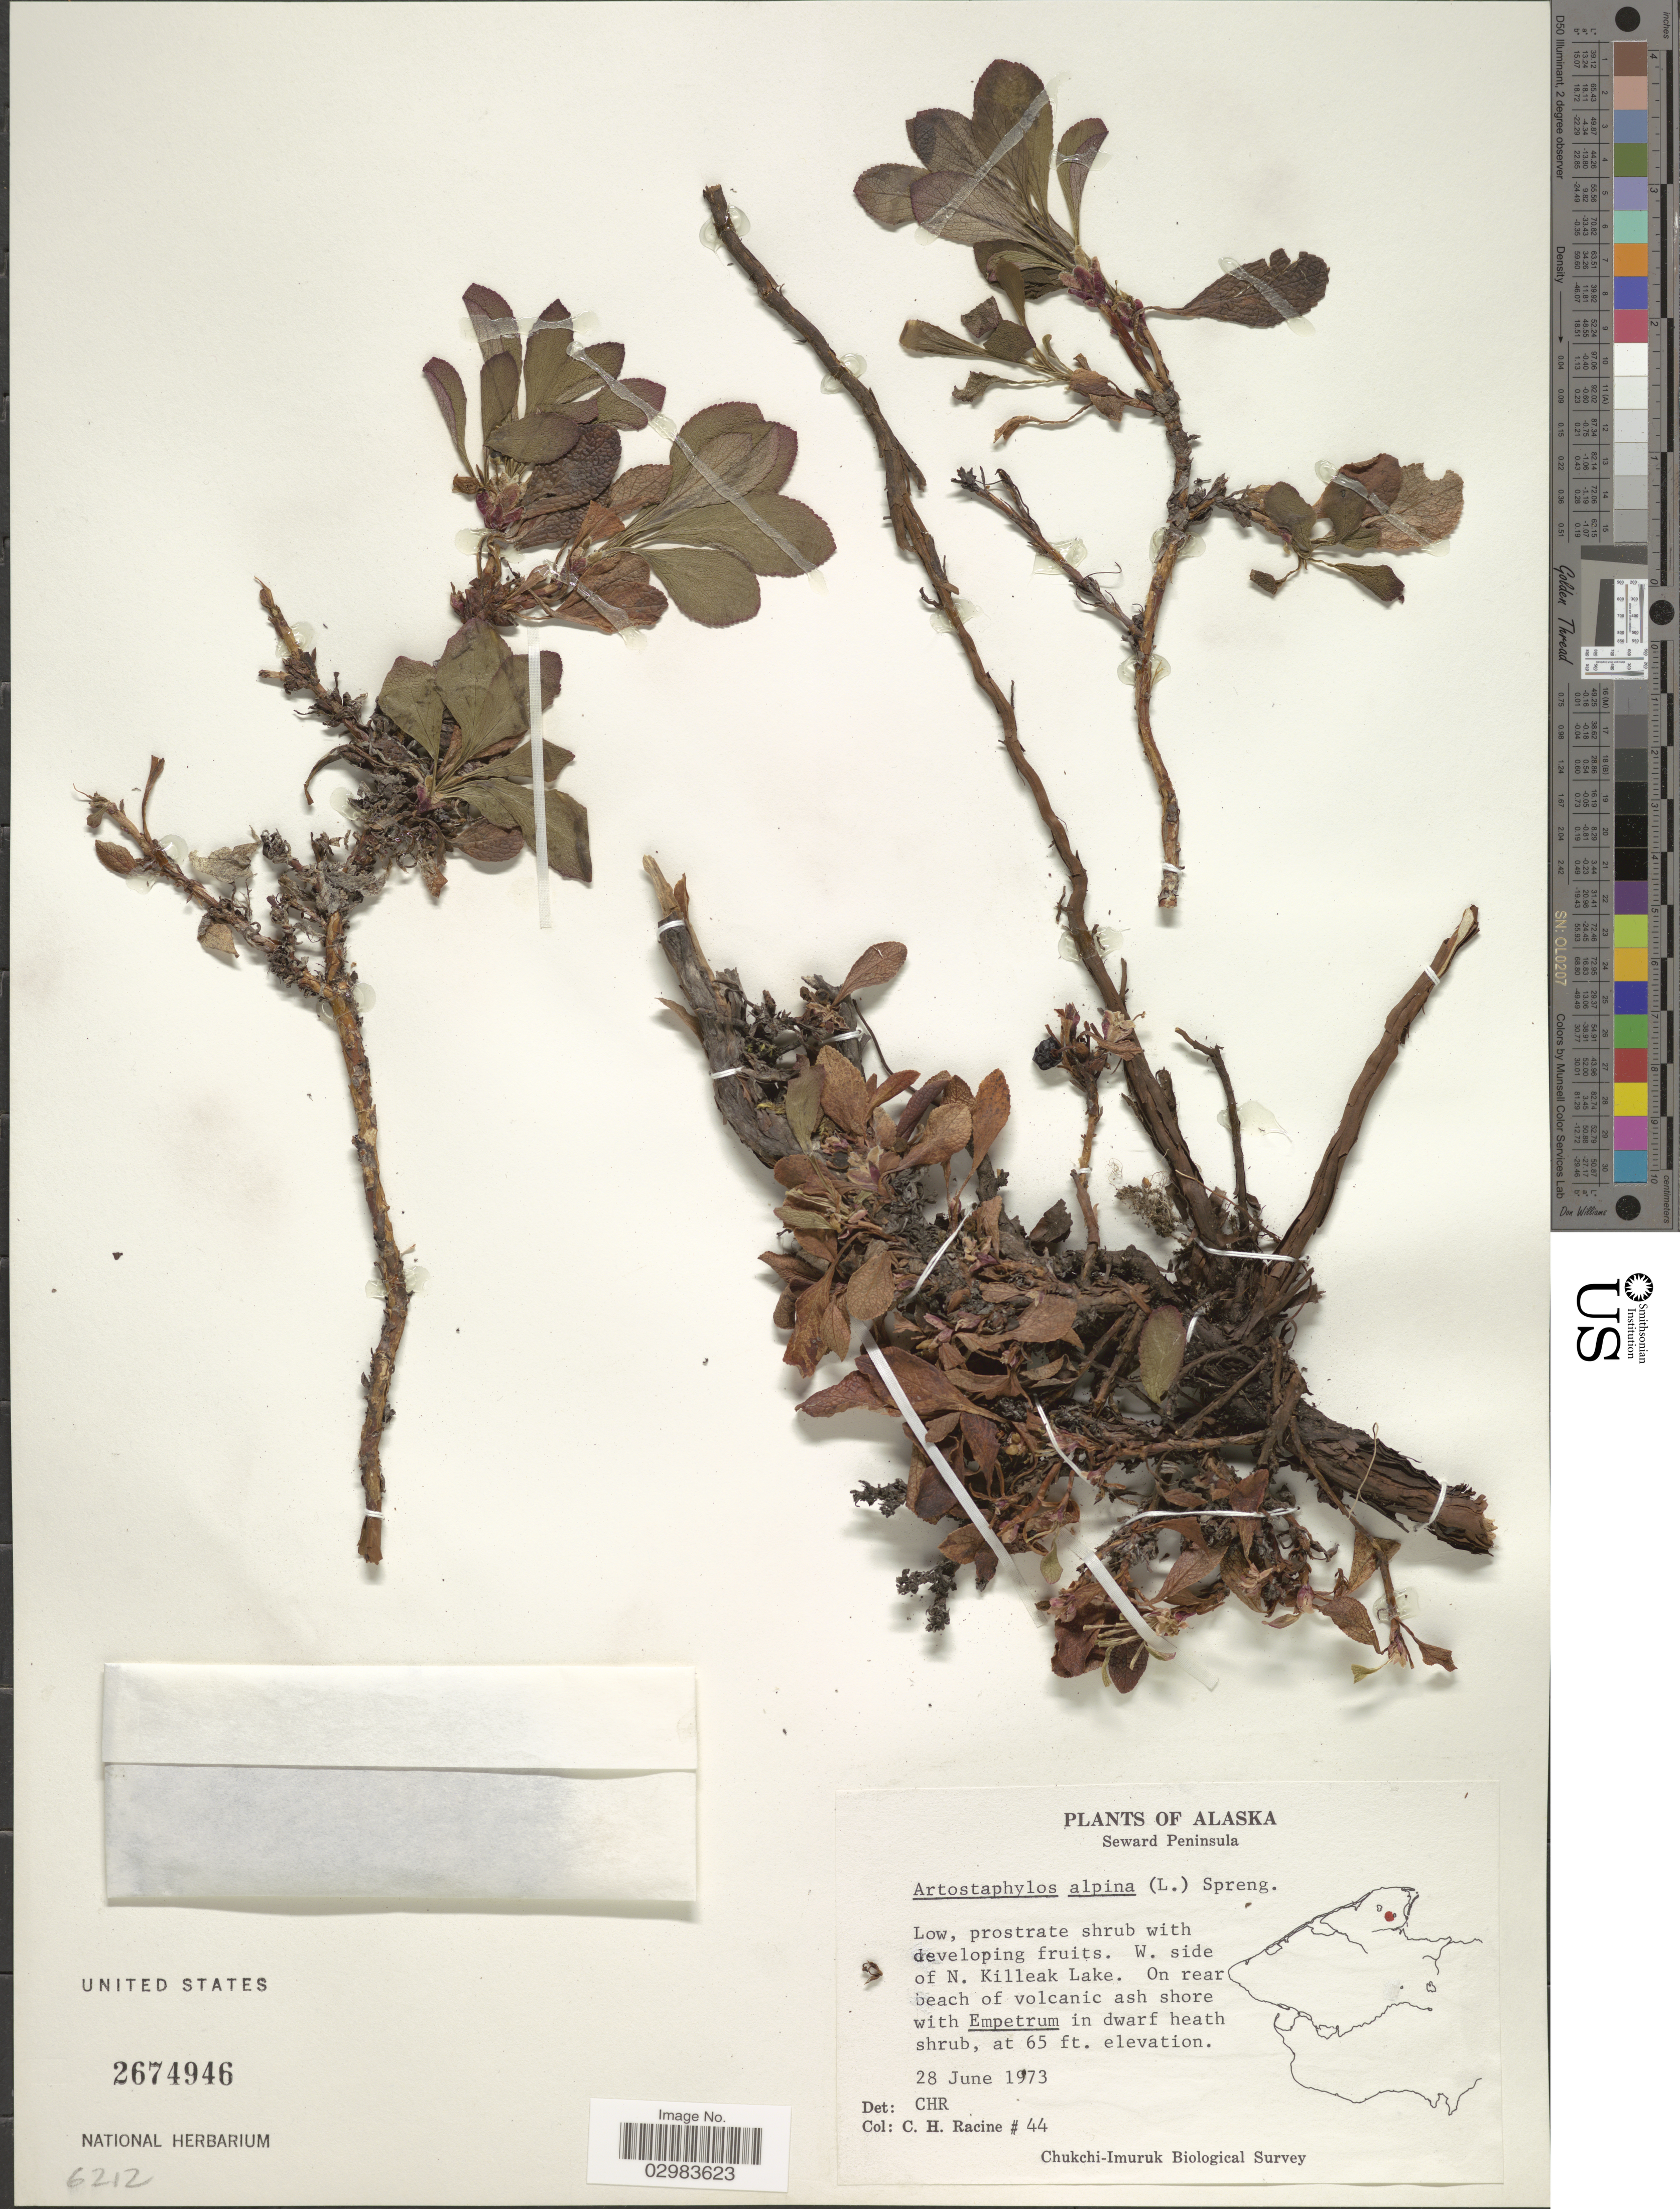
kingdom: Plantae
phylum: Tracheophyta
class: Magnoliopsida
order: Ericales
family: Ericaceae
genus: Arctostaphylos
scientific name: Arctostaphylos alpina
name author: (L.) Spreng.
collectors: C. Racine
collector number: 44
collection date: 1973-06-28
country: United States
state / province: Alaska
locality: Seward Peninsula, W. side of N. of Killeak Lake, On rear beach of Volcanic ash shore.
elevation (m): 20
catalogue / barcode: US 2674946